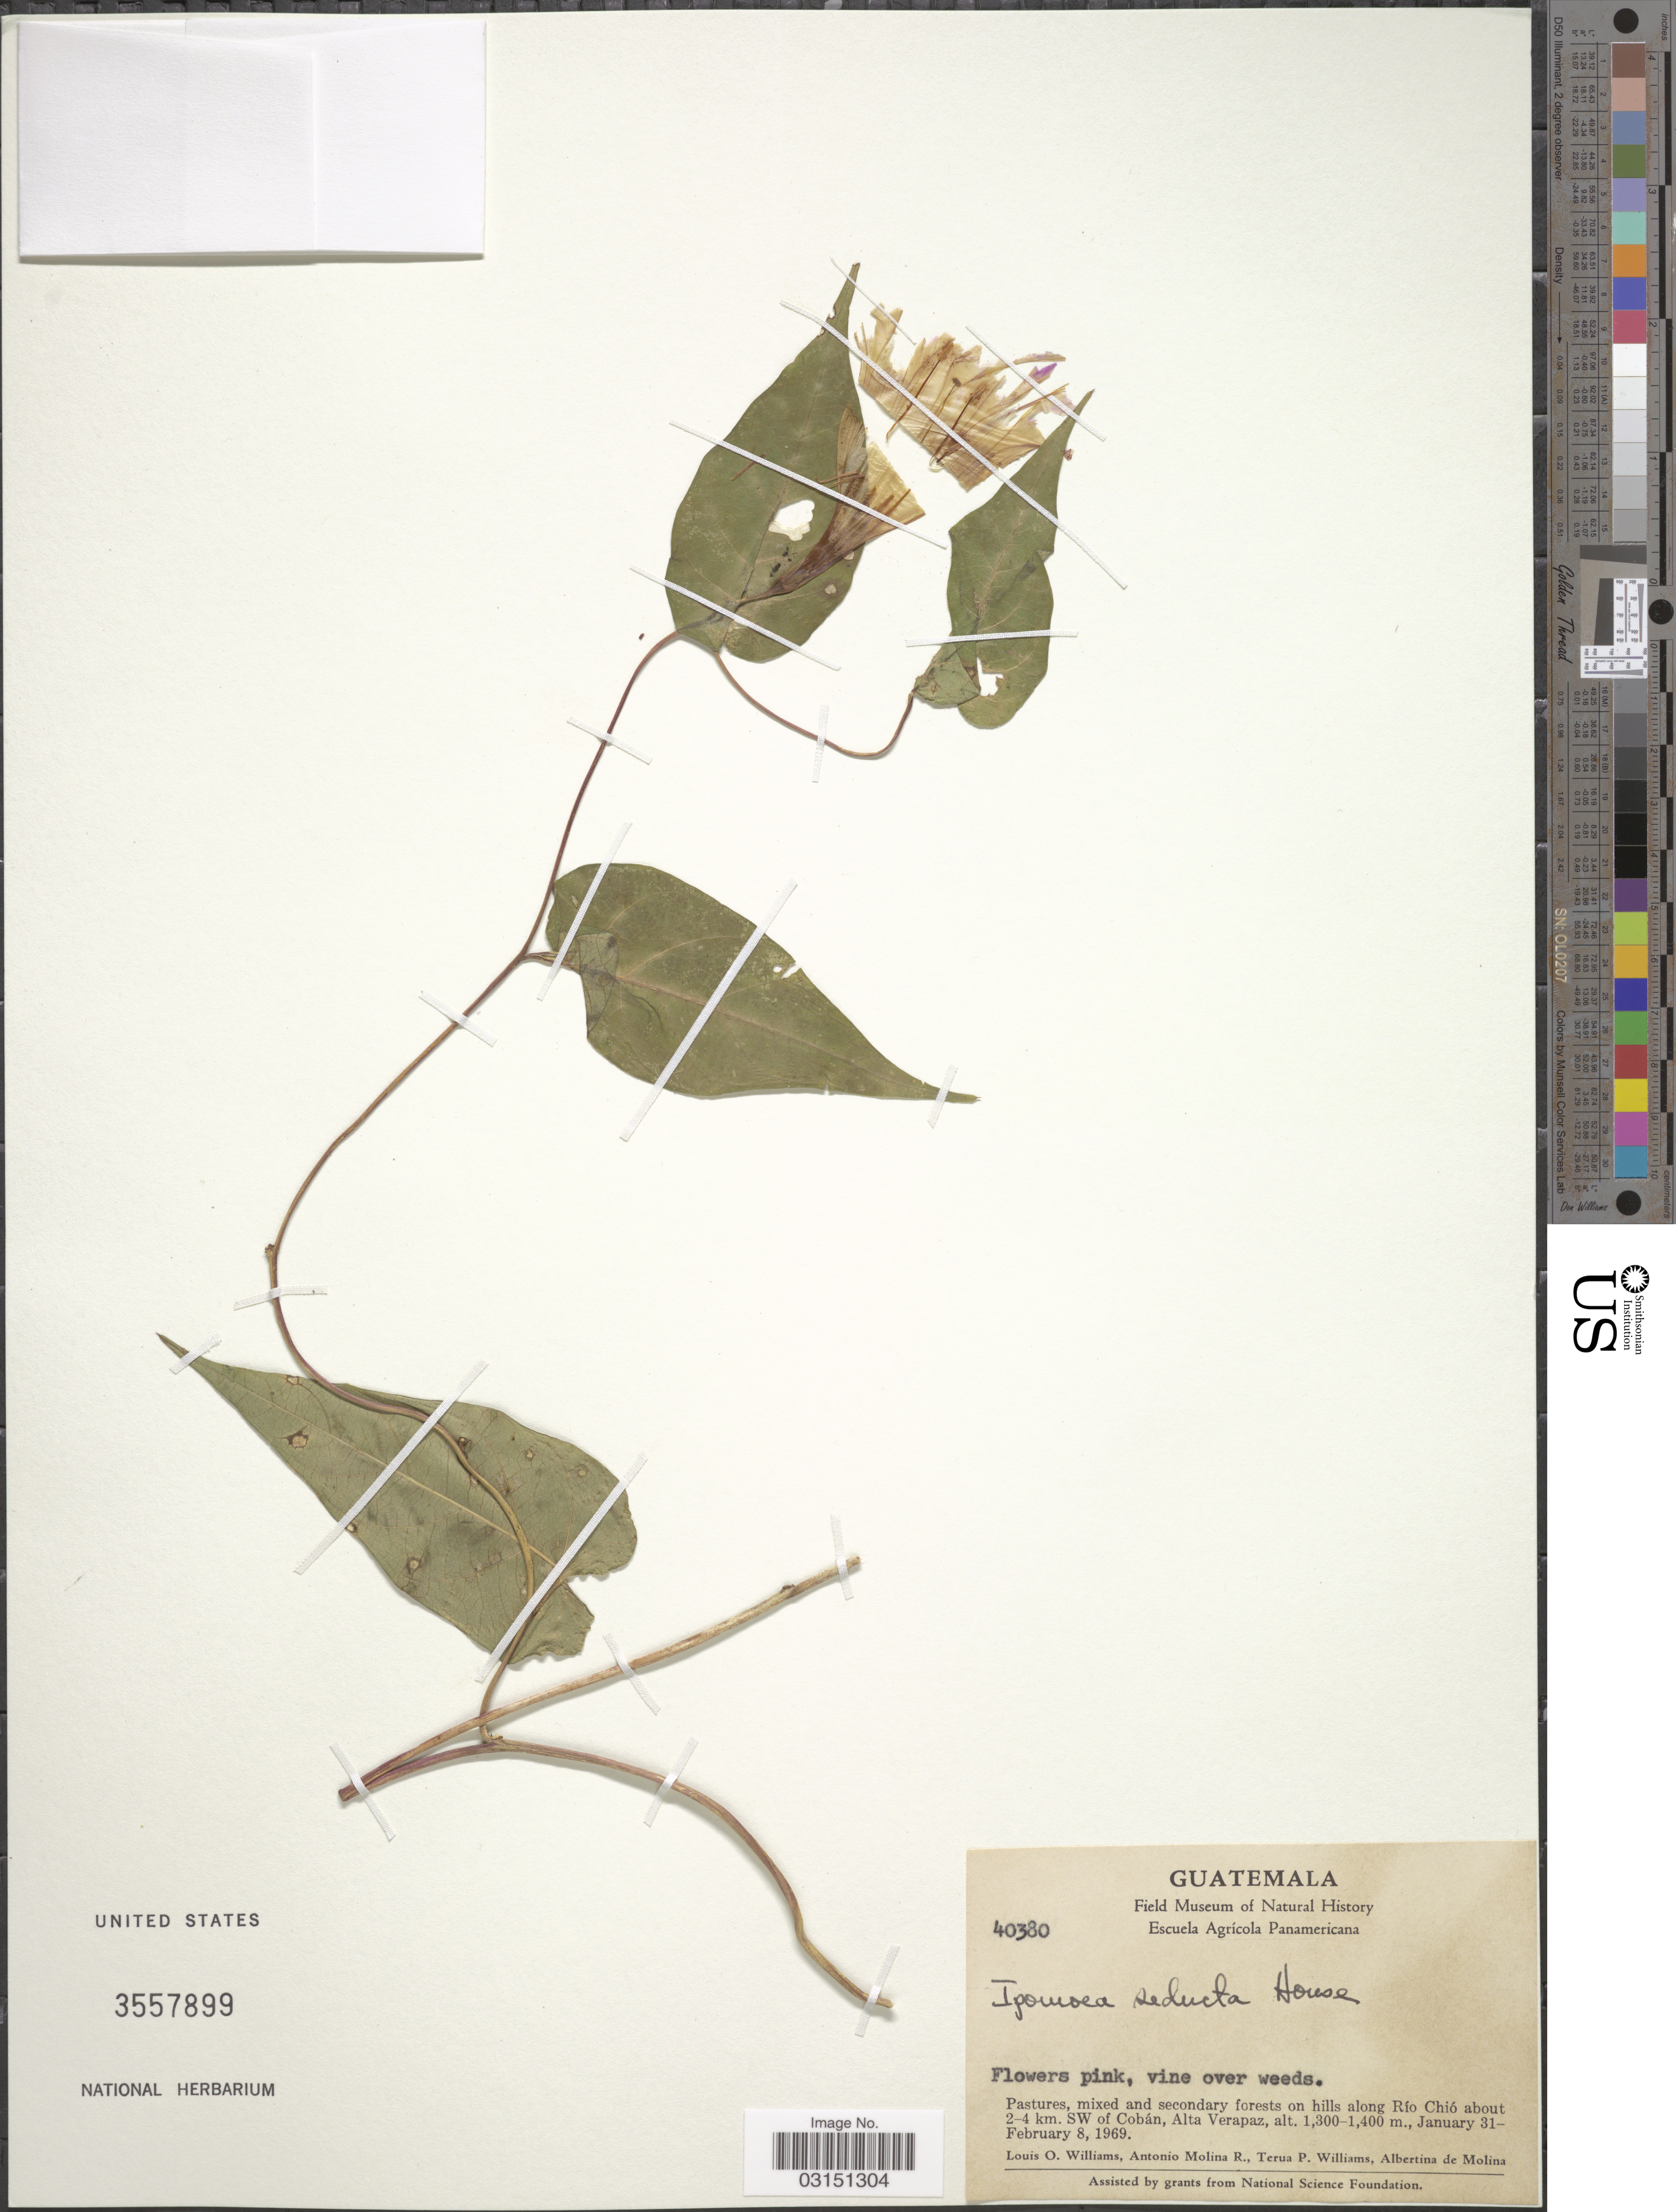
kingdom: Plantae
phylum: Tracheophyta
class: Magnoliopsida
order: Solanales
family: Convolvulaceae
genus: Ipomoea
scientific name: Ipomoea seducta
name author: House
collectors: L. O. Williams, A. Molina R., T. Williams & A. R. Molina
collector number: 40380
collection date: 1969-01-31/1969-02-08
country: Guatemala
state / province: Alta Verapaz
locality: On hills along Río Chió about 2-4 km. SW of Cobán.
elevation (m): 1300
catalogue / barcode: US 3557899